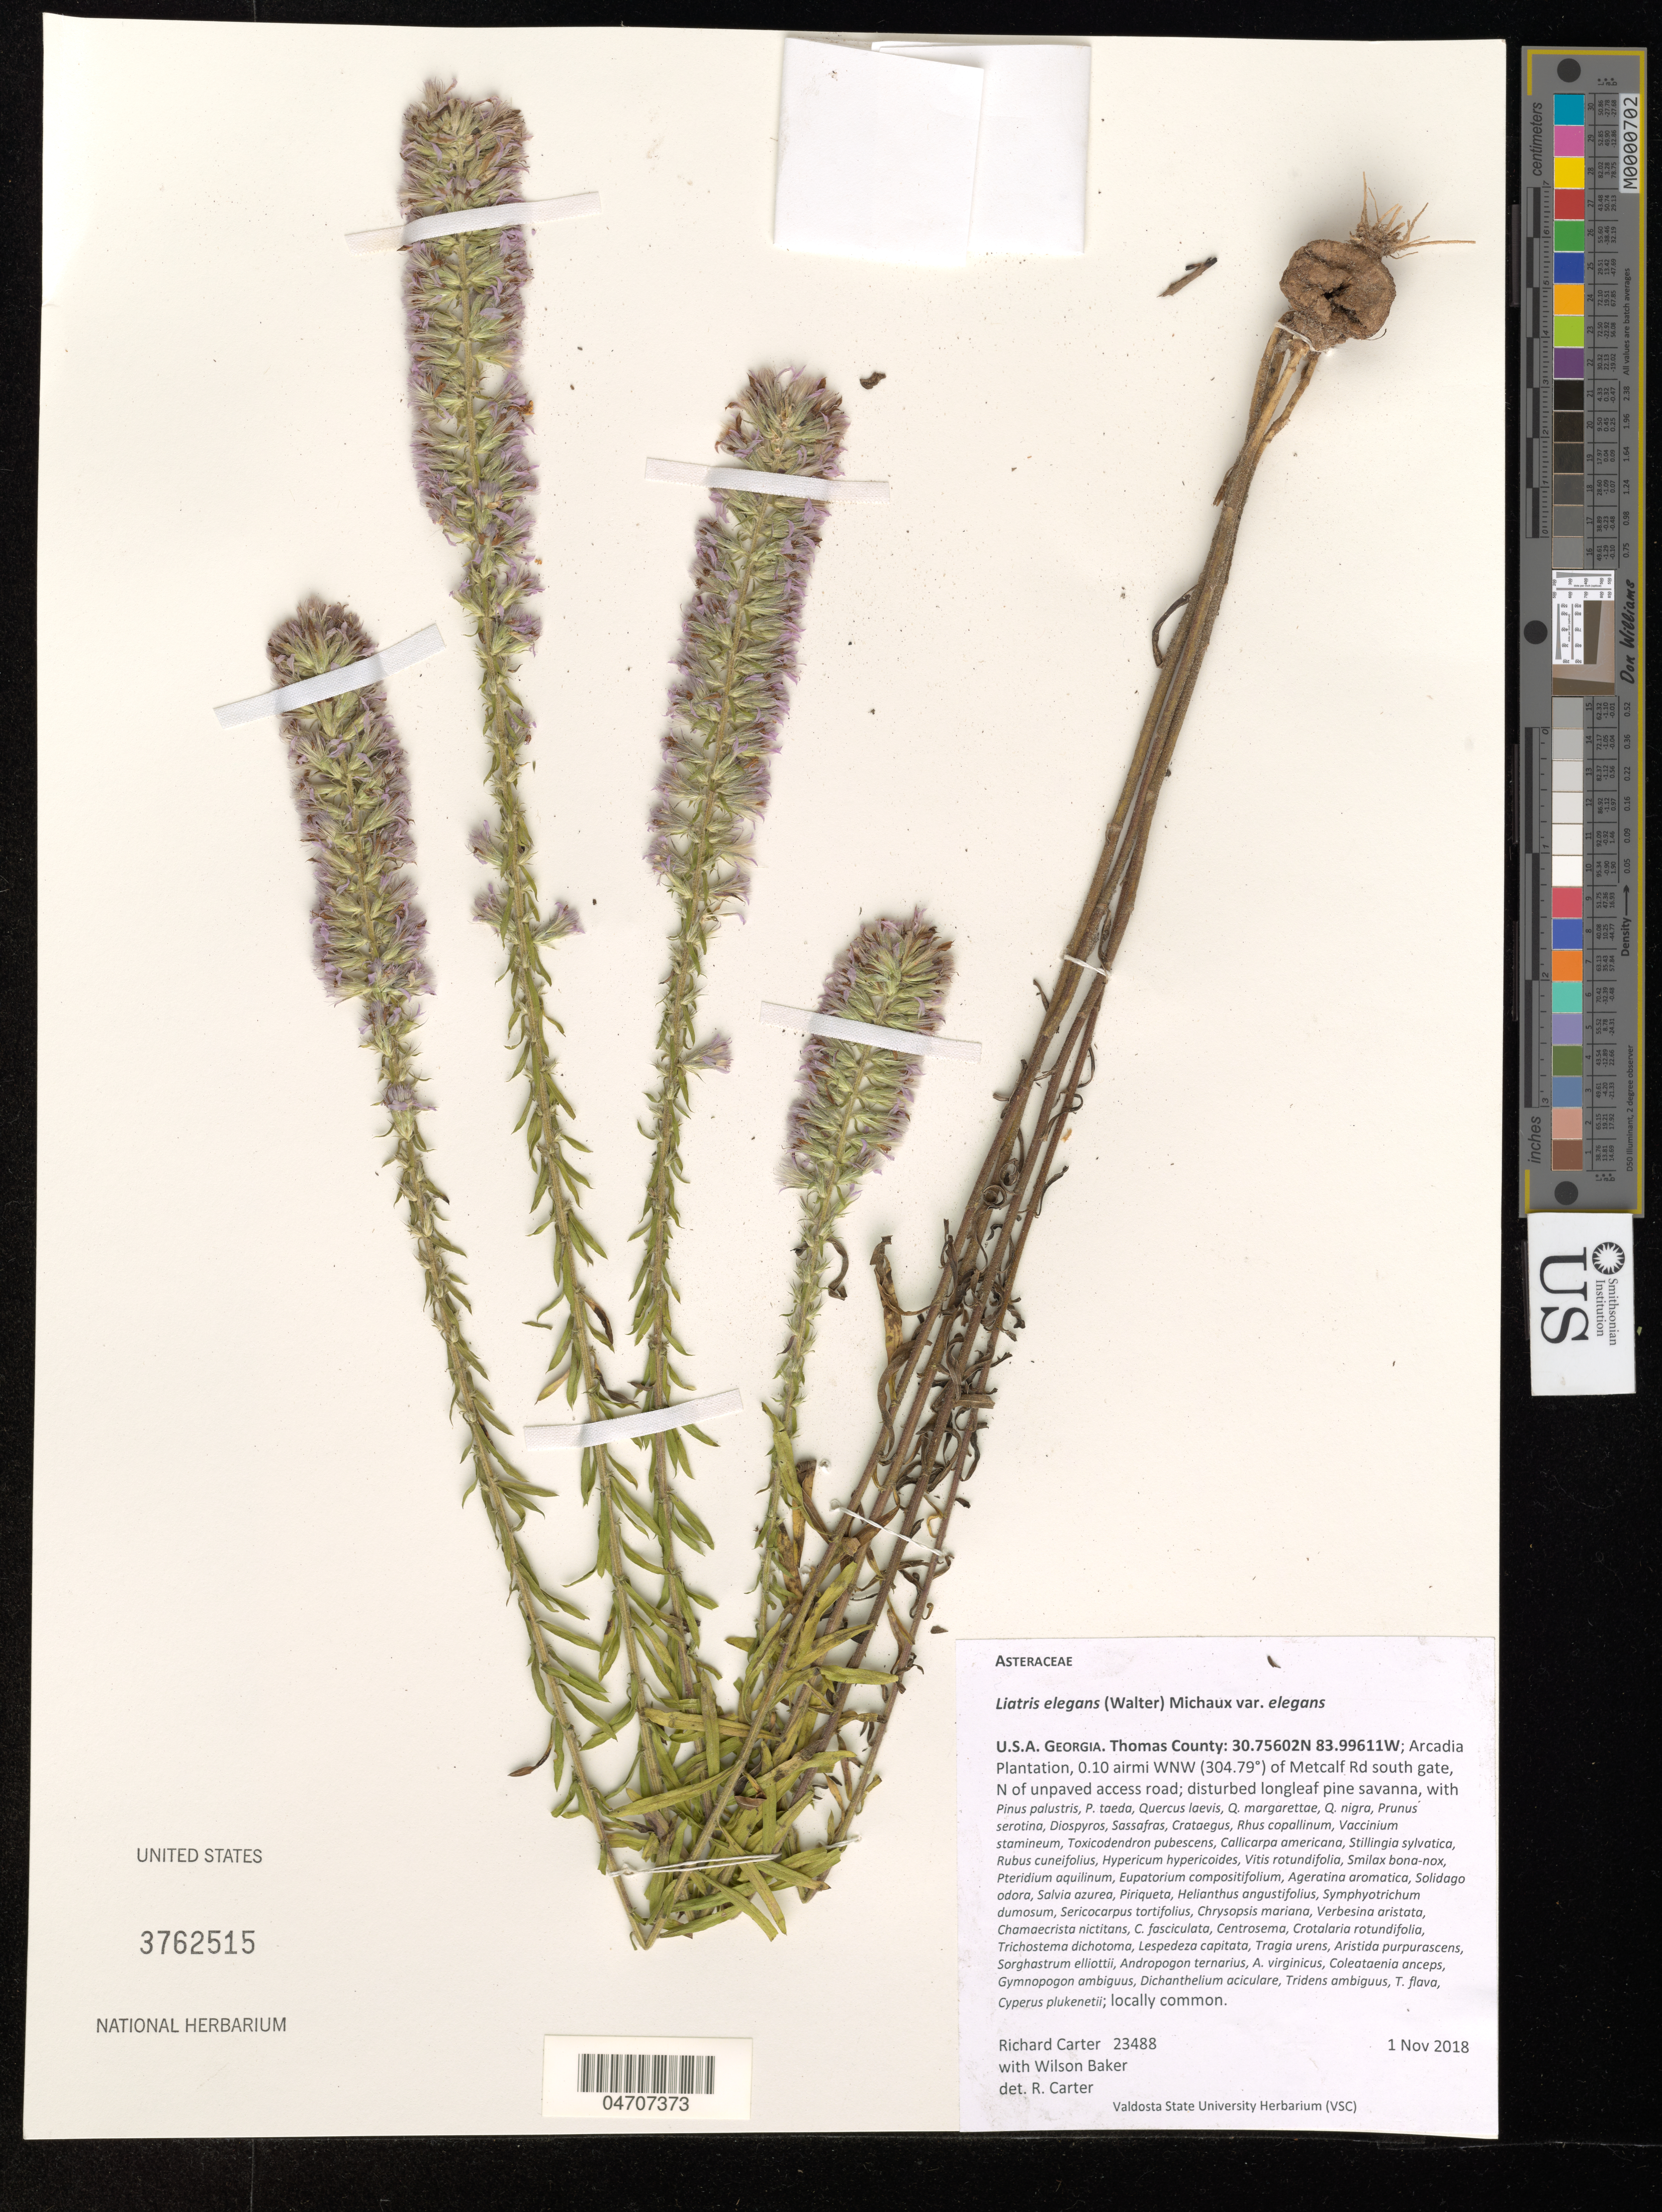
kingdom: Plantae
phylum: Tracheophyta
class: Magnoliopsida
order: Asterales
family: Asteraceae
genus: Liatris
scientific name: Liatris elegans var. elegans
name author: (Walter) Michx.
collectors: R. Carter & W. Baker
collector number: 23488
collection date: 2018-11-01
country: United States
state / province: Georgia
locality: Thomas County: Arcadia Plantation, 0.10 airmi WNW (304.79º) of Metcalf Rd south gate, N of unpaved access road.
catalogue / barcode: US 3762515